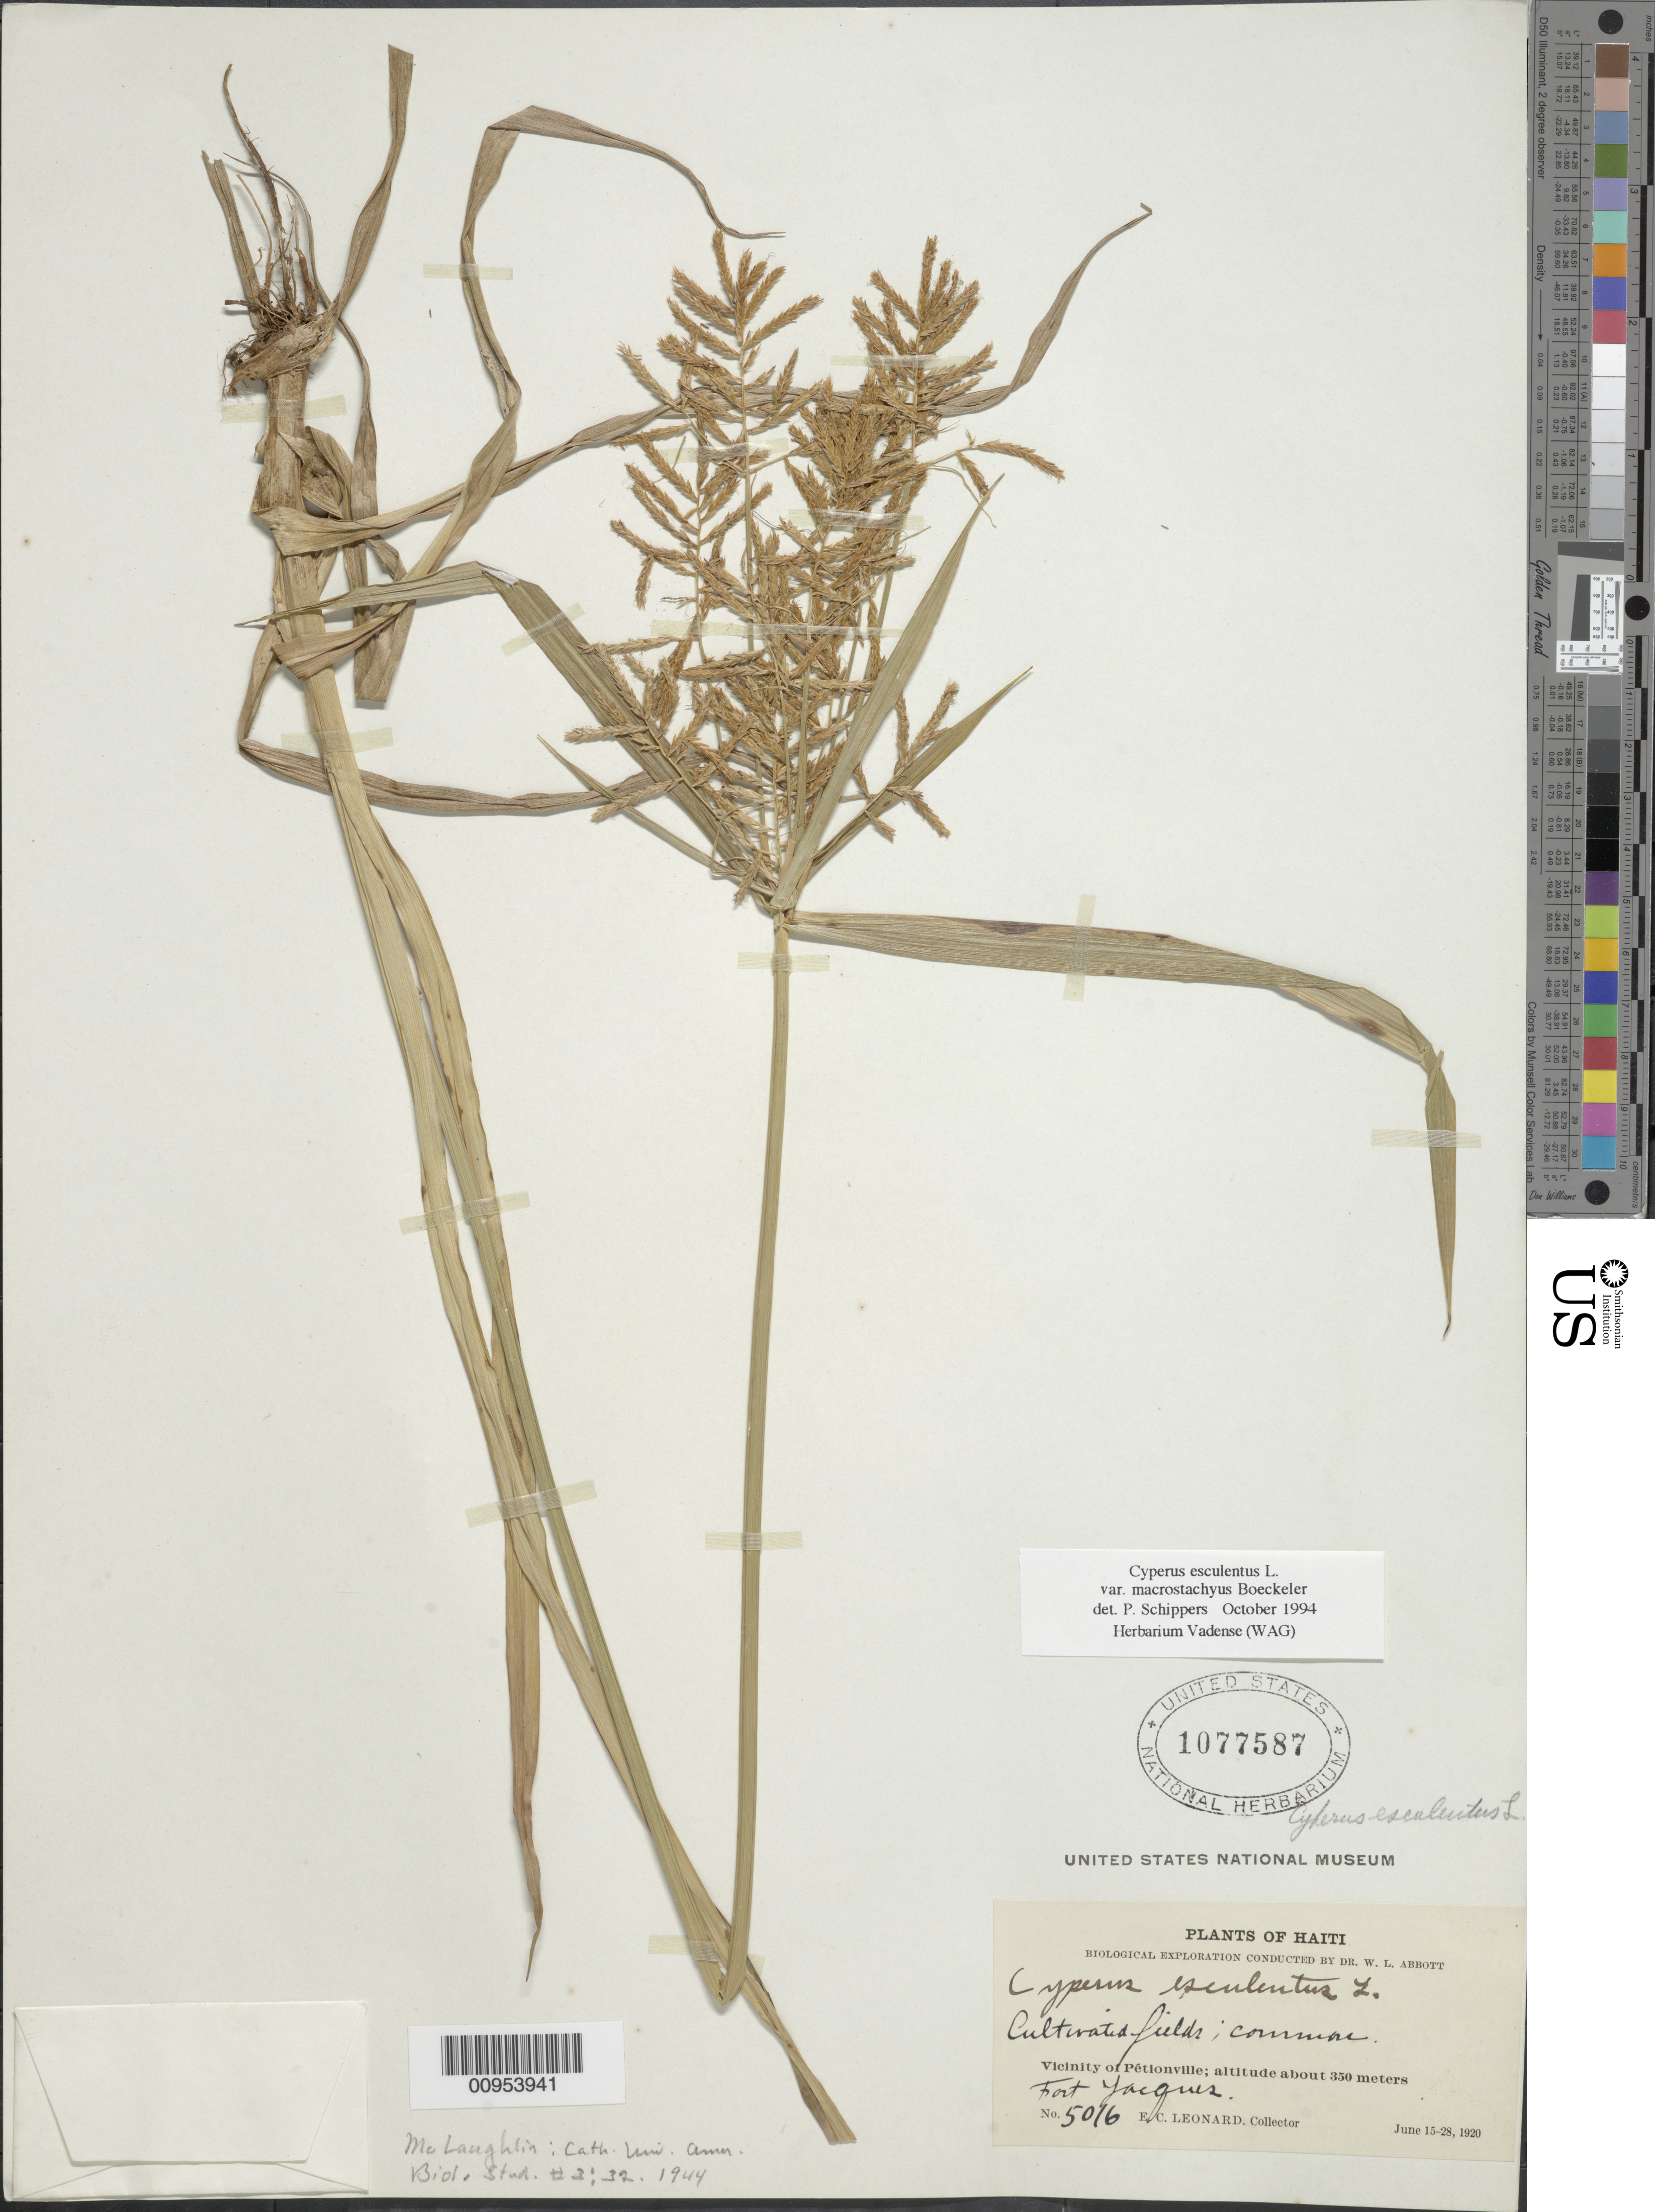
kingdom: Plantae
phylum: Tracheophyta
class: Liliopsida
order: Poales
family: Cyperaceae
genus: Cyperus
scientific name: Cyperus esculentus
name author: L.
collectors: E. C. Leonard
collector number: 5016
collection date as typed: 15 jun 1920 to 28 jun 1920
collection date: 1920-06-15/1920-06-28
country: Haiti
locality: vicinity of Petionville, cultivated fields, Fort Yacques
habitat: Cultivated field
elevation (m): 350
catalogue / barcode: US 1077587